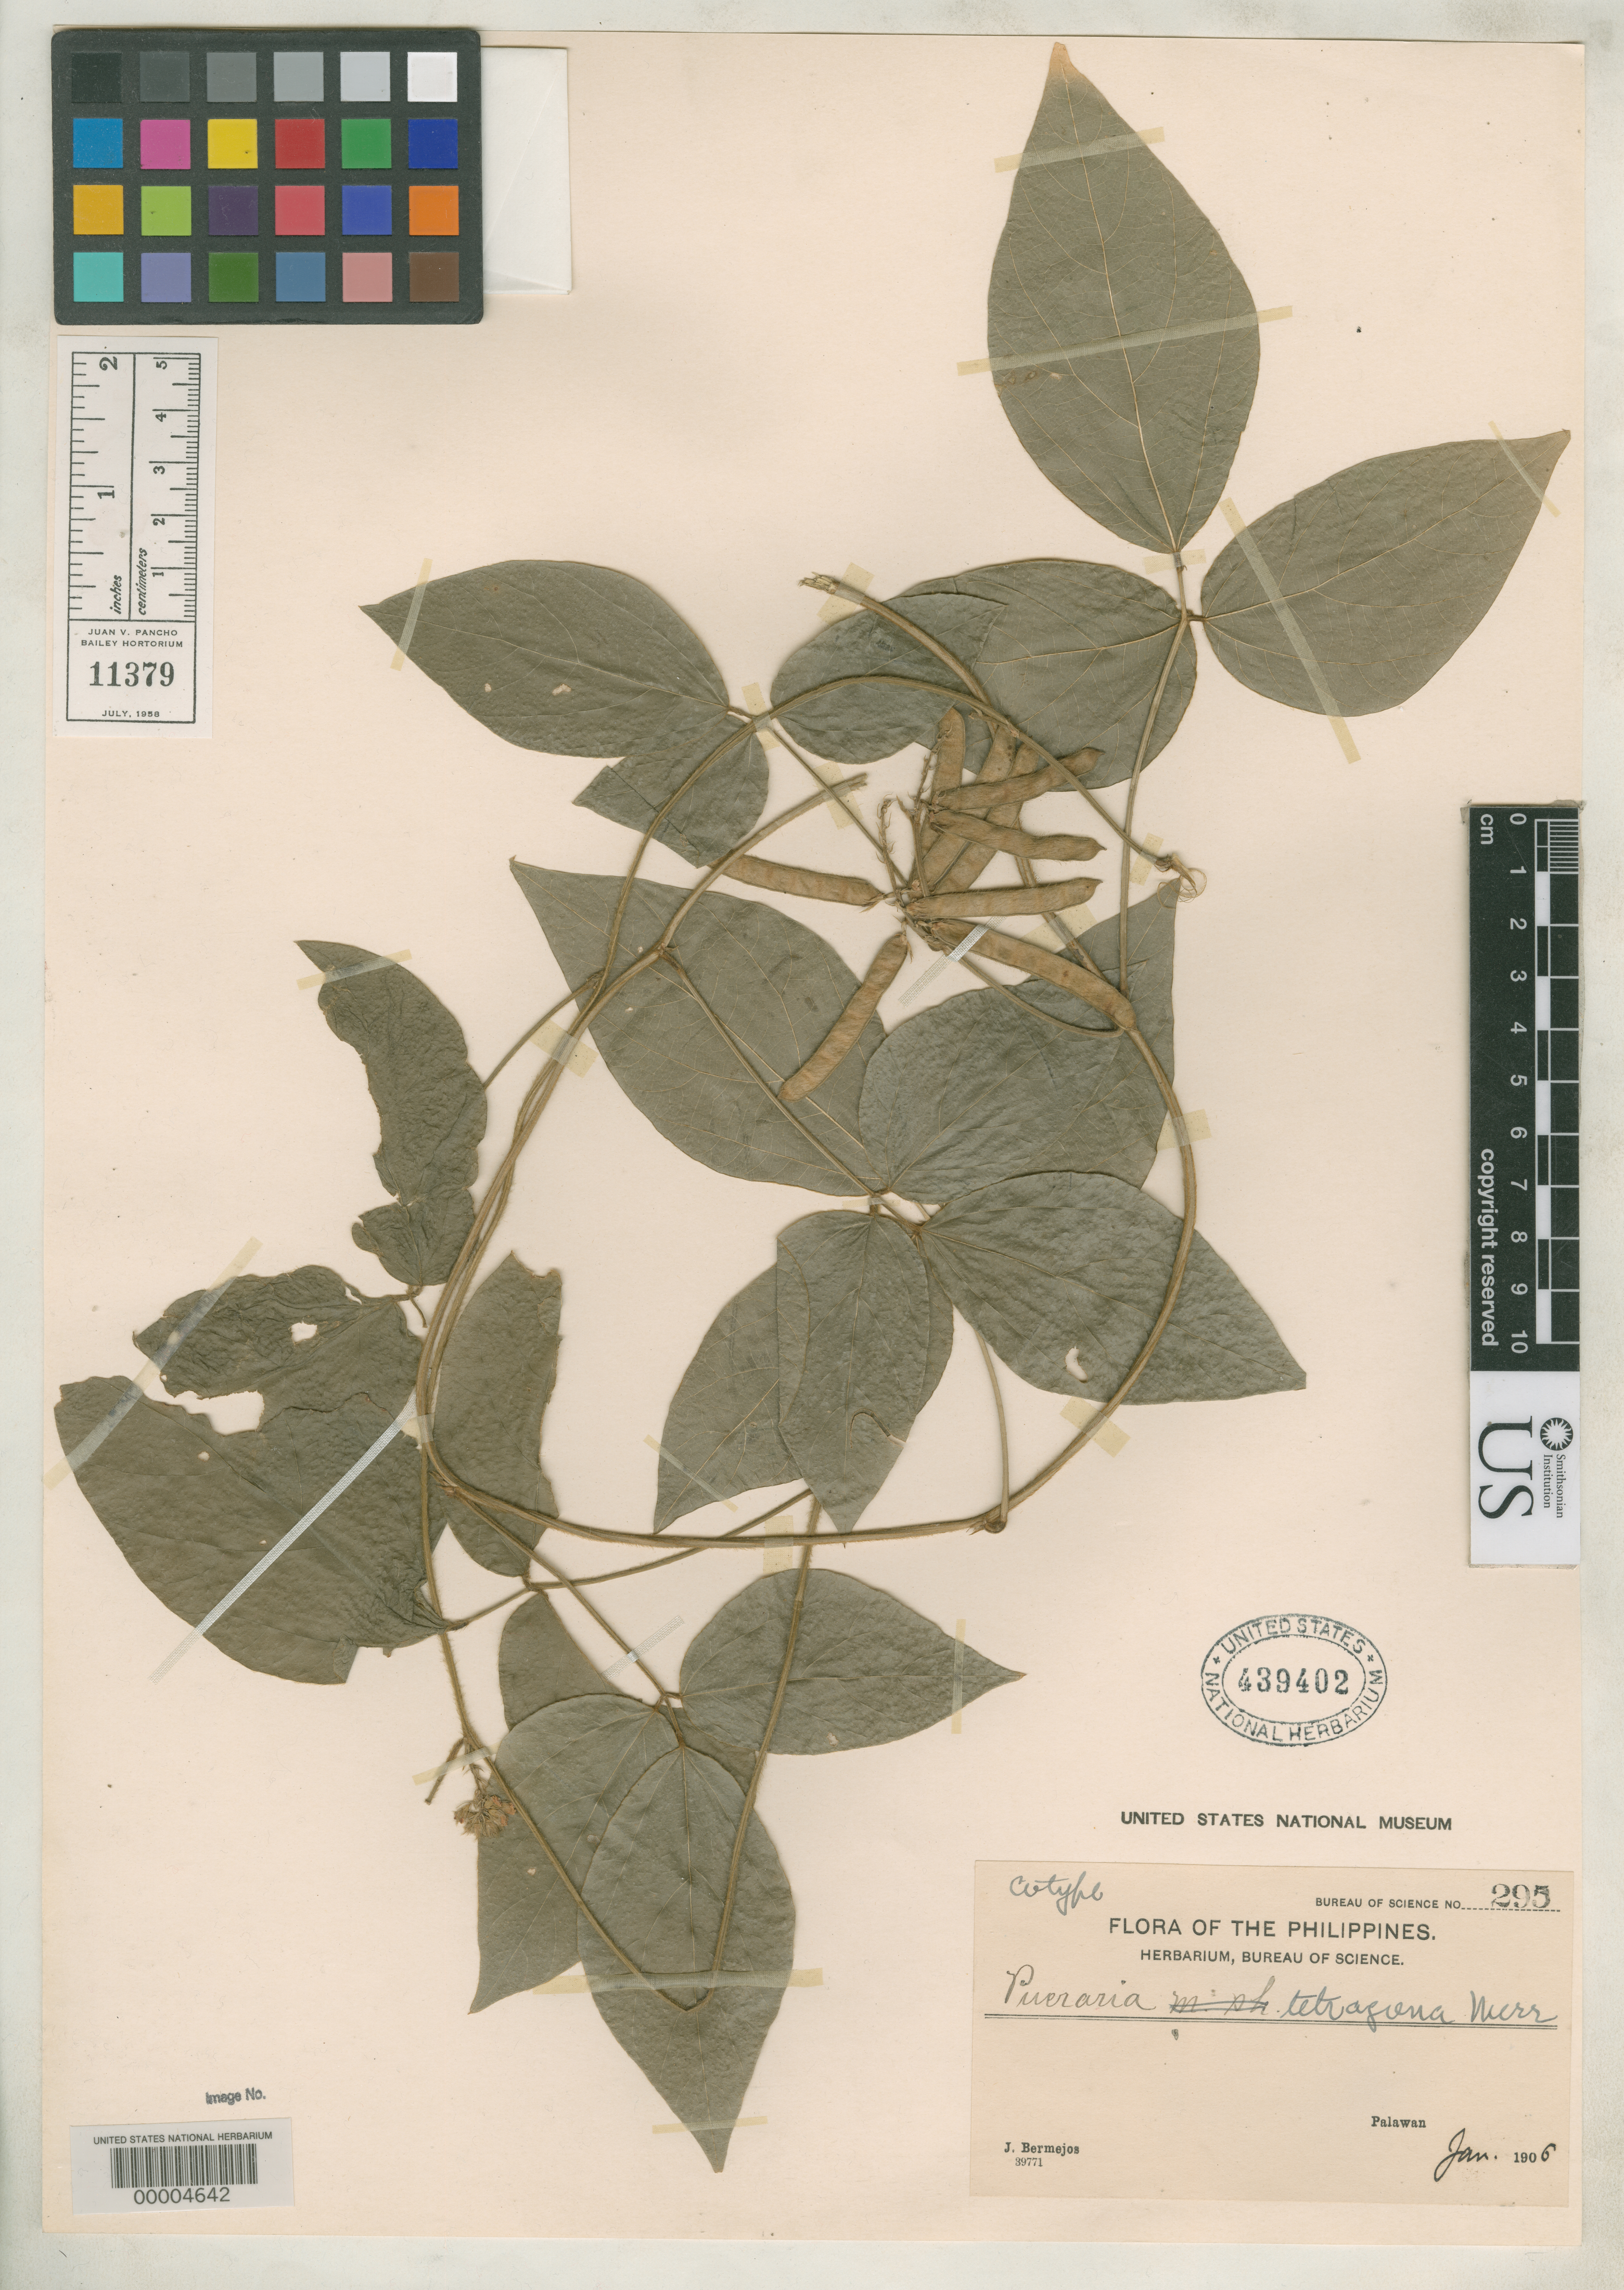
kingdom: Plantae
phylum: Tracheophyta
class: Magnoliopsida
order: Fabales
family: Fabaceae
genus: Pueraria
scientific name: Pueraria tetragona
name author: Merr.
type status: Isotype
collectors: J. Bermejos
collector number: Bur. Sci. 295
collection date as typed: Jan 1906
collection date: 1906-01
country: Philippines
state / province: Mimaropa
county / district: Palawan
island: Palawan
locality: Near Puerto Princesa.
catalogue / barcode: US 439402